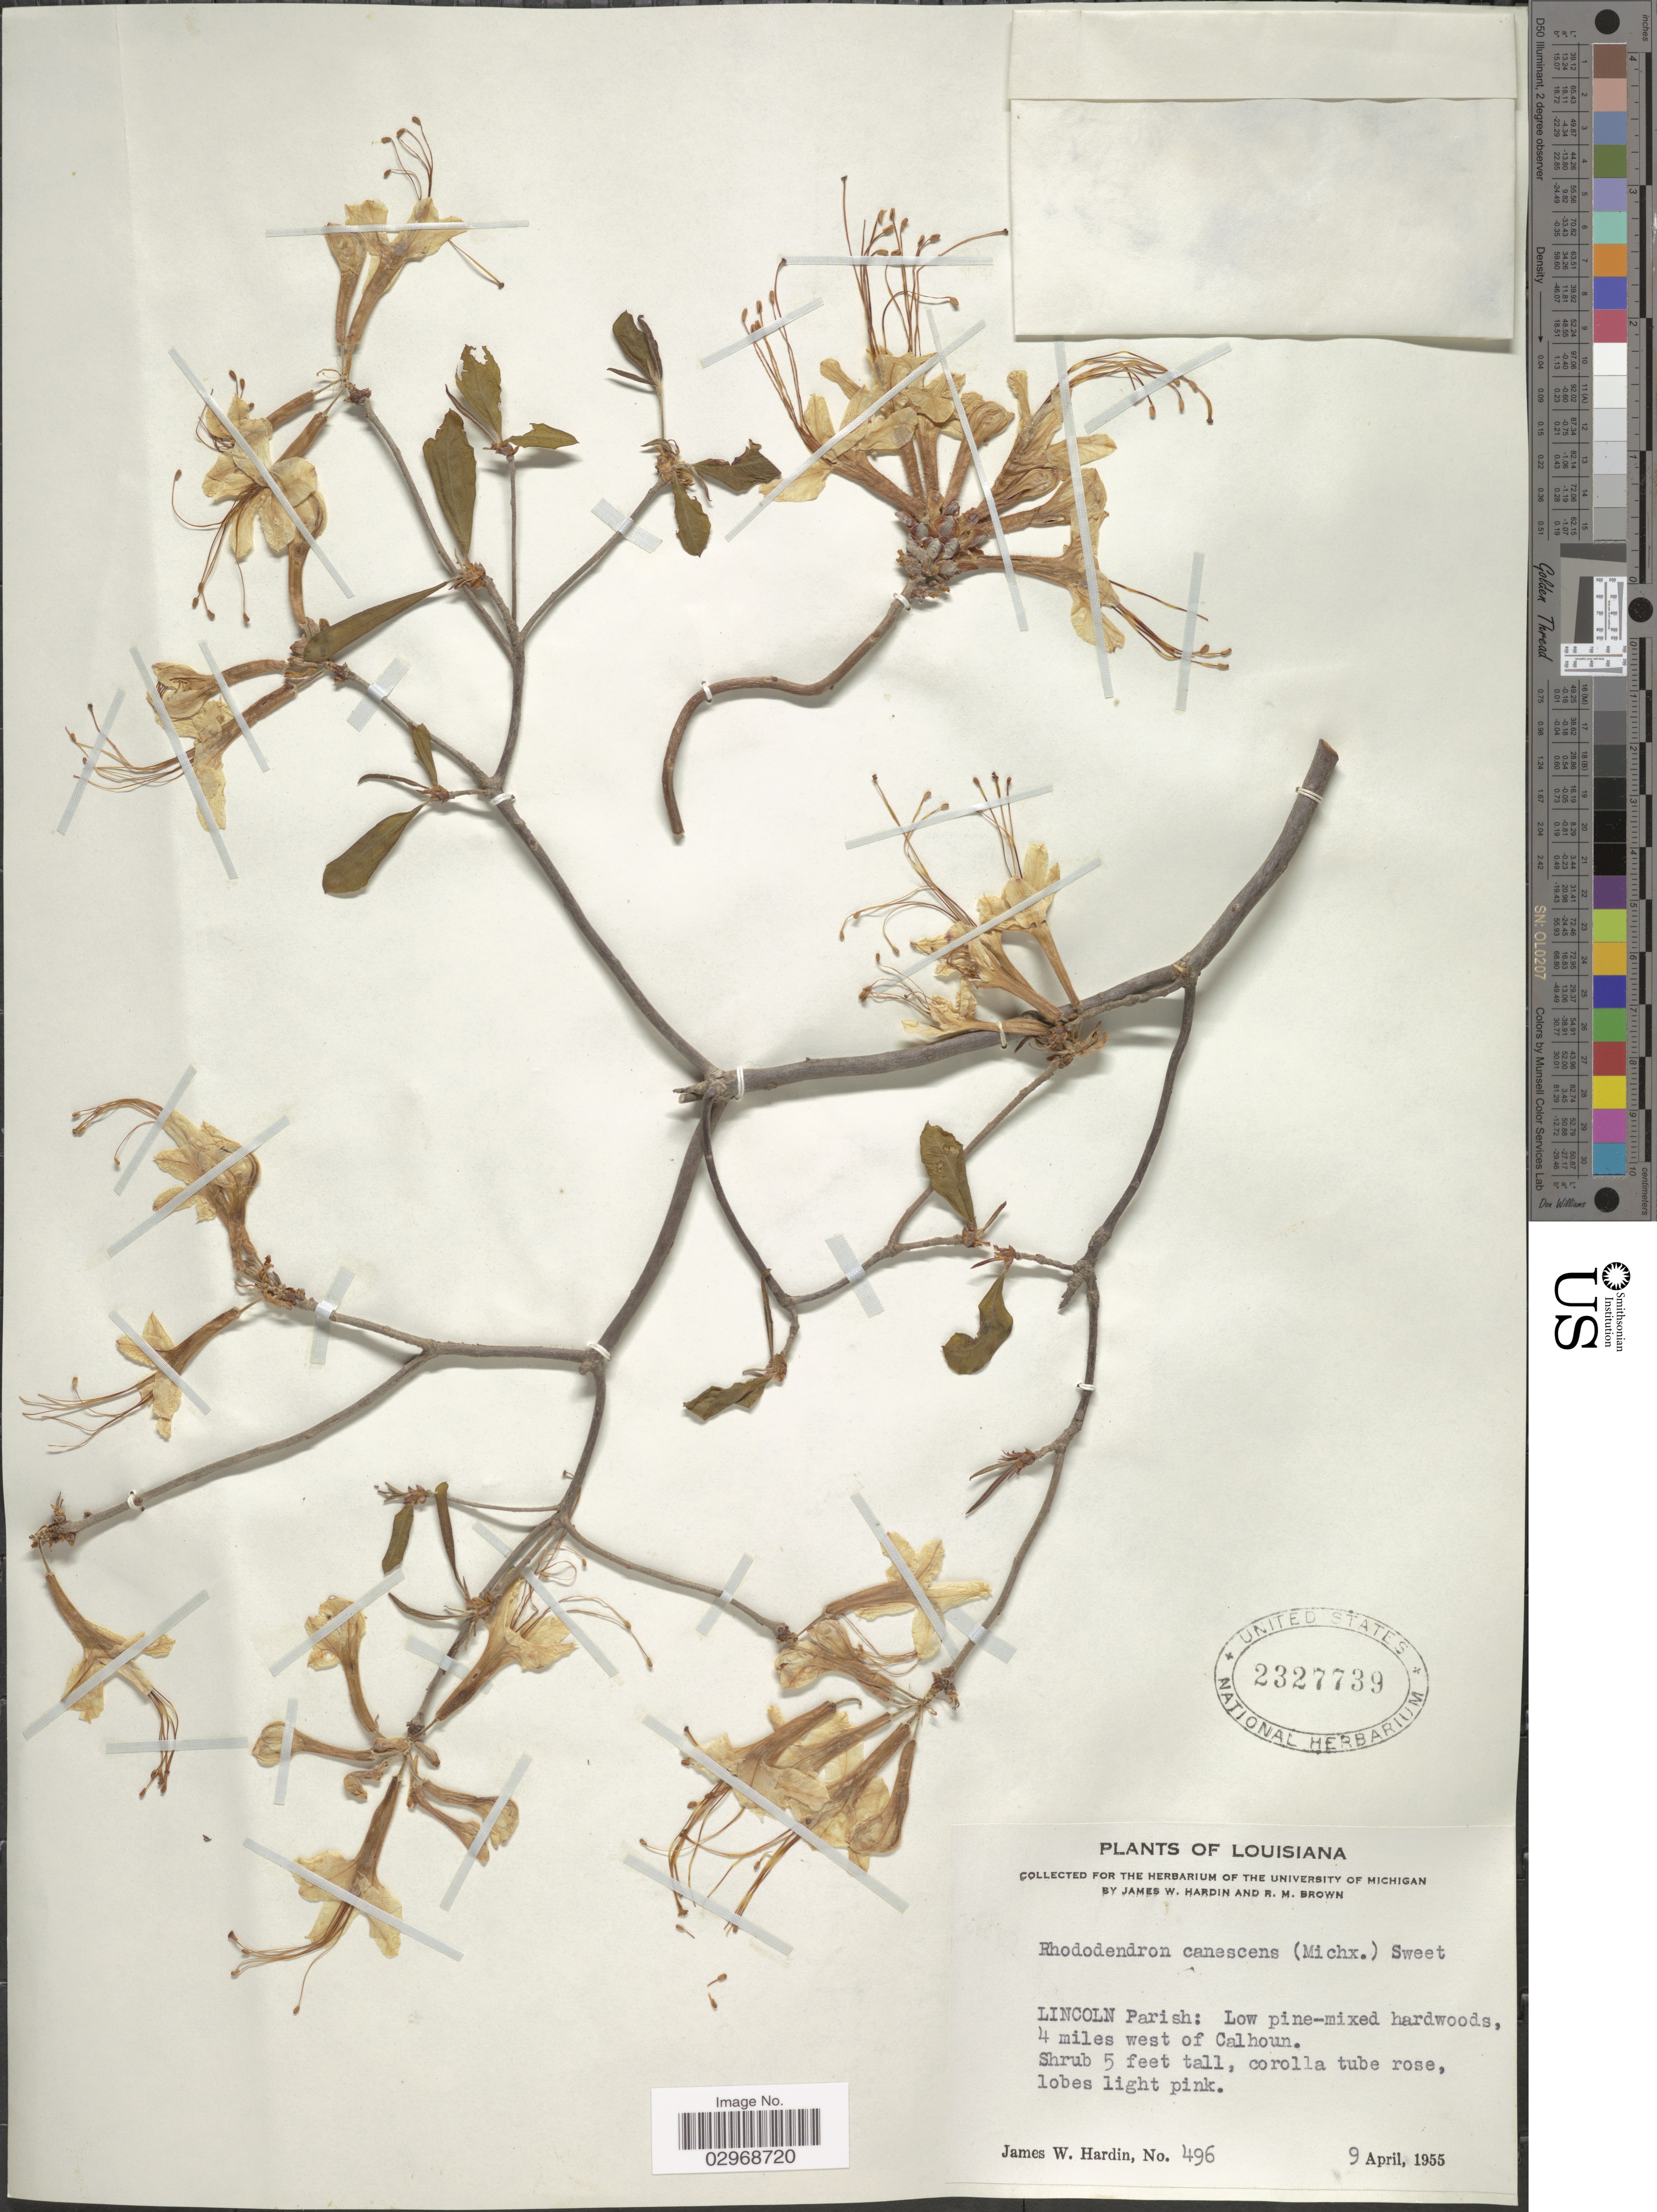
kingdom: Plantae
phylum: Tracheophyta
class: Magnoliopsida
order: Ericales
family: Ericaceae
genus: Rhododendron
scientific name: Rhododendron sp.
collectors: J. W. Hardin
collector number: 496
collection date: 1955-04-09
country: United States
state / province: Louisiana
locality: Lincoln Parish: Low pine-mixed hardwoods, 4 miles west of Calhoun.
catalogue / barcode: US 2327739